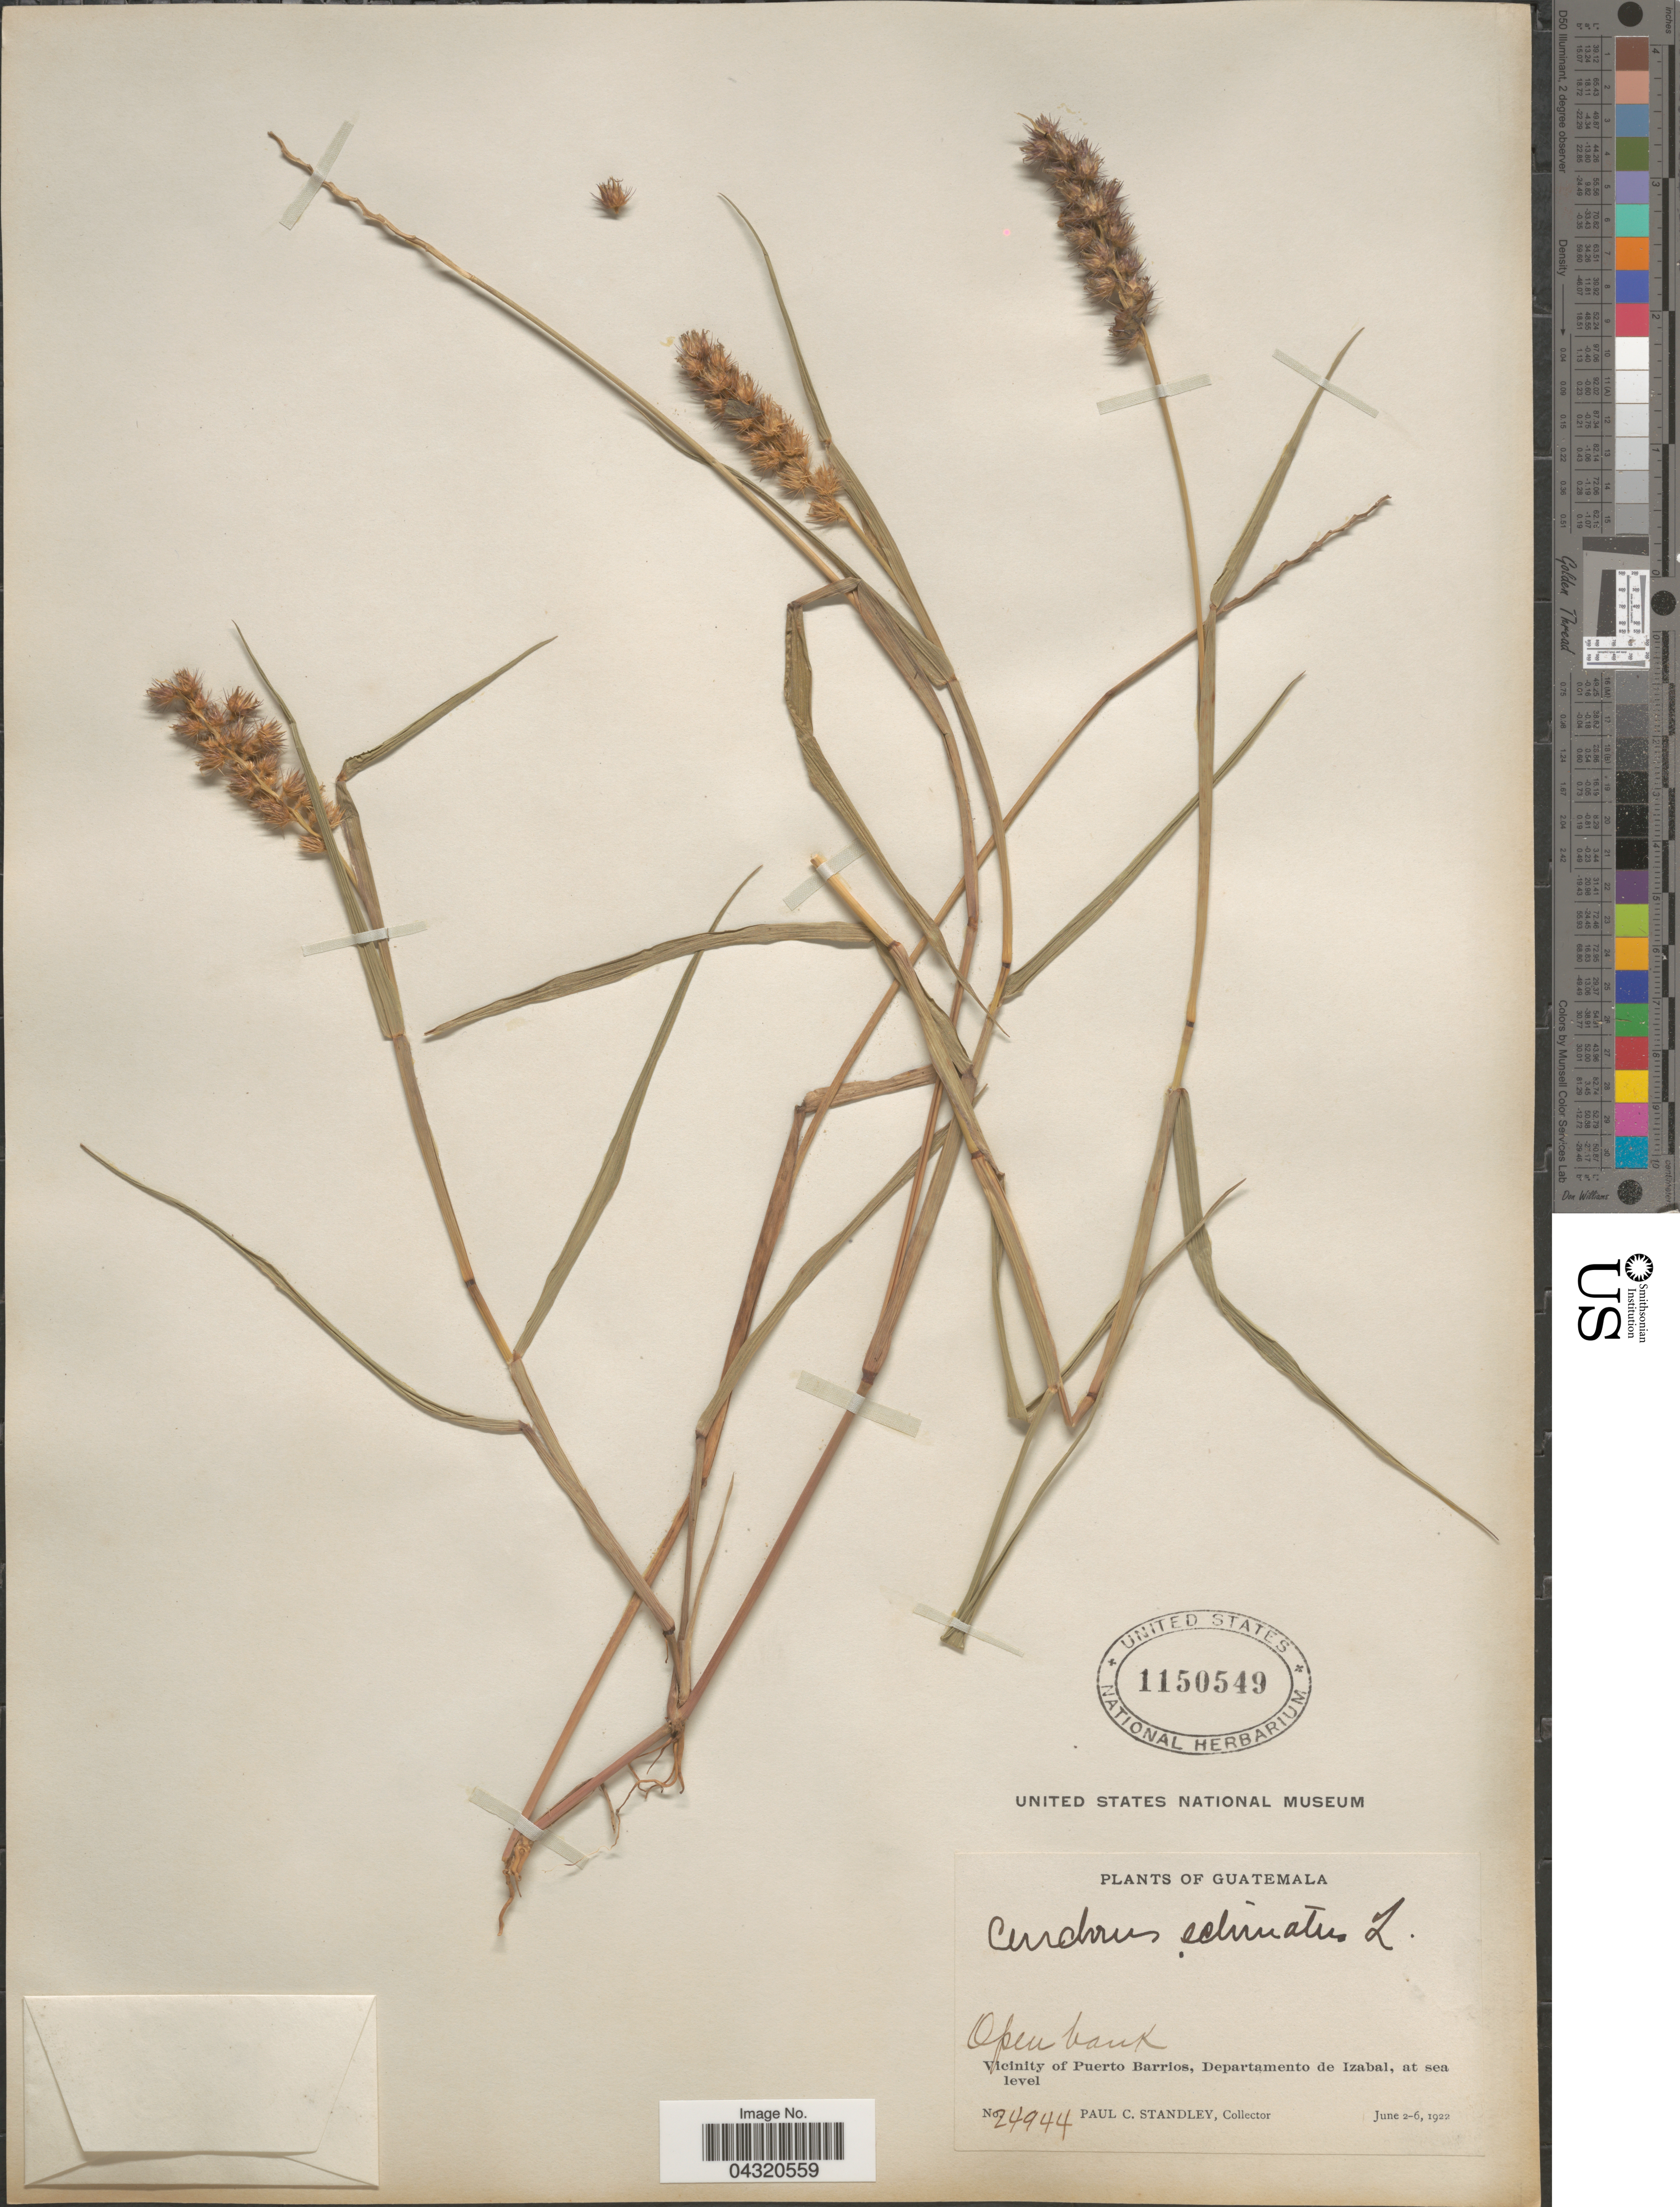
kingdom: Plantae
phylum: Tracheophyta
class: Liliopsida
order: Poales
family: Poaceae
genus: Cenchrus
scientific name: Cenchrus echinatus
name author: L.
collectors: P. C. Standley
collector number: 24944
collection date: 1922-06-02/1922-06-06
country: Guatemala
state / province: Izabal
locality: Vicinity of Puerto Barrios, Departamento de Izabal.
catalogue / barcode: US 1150549